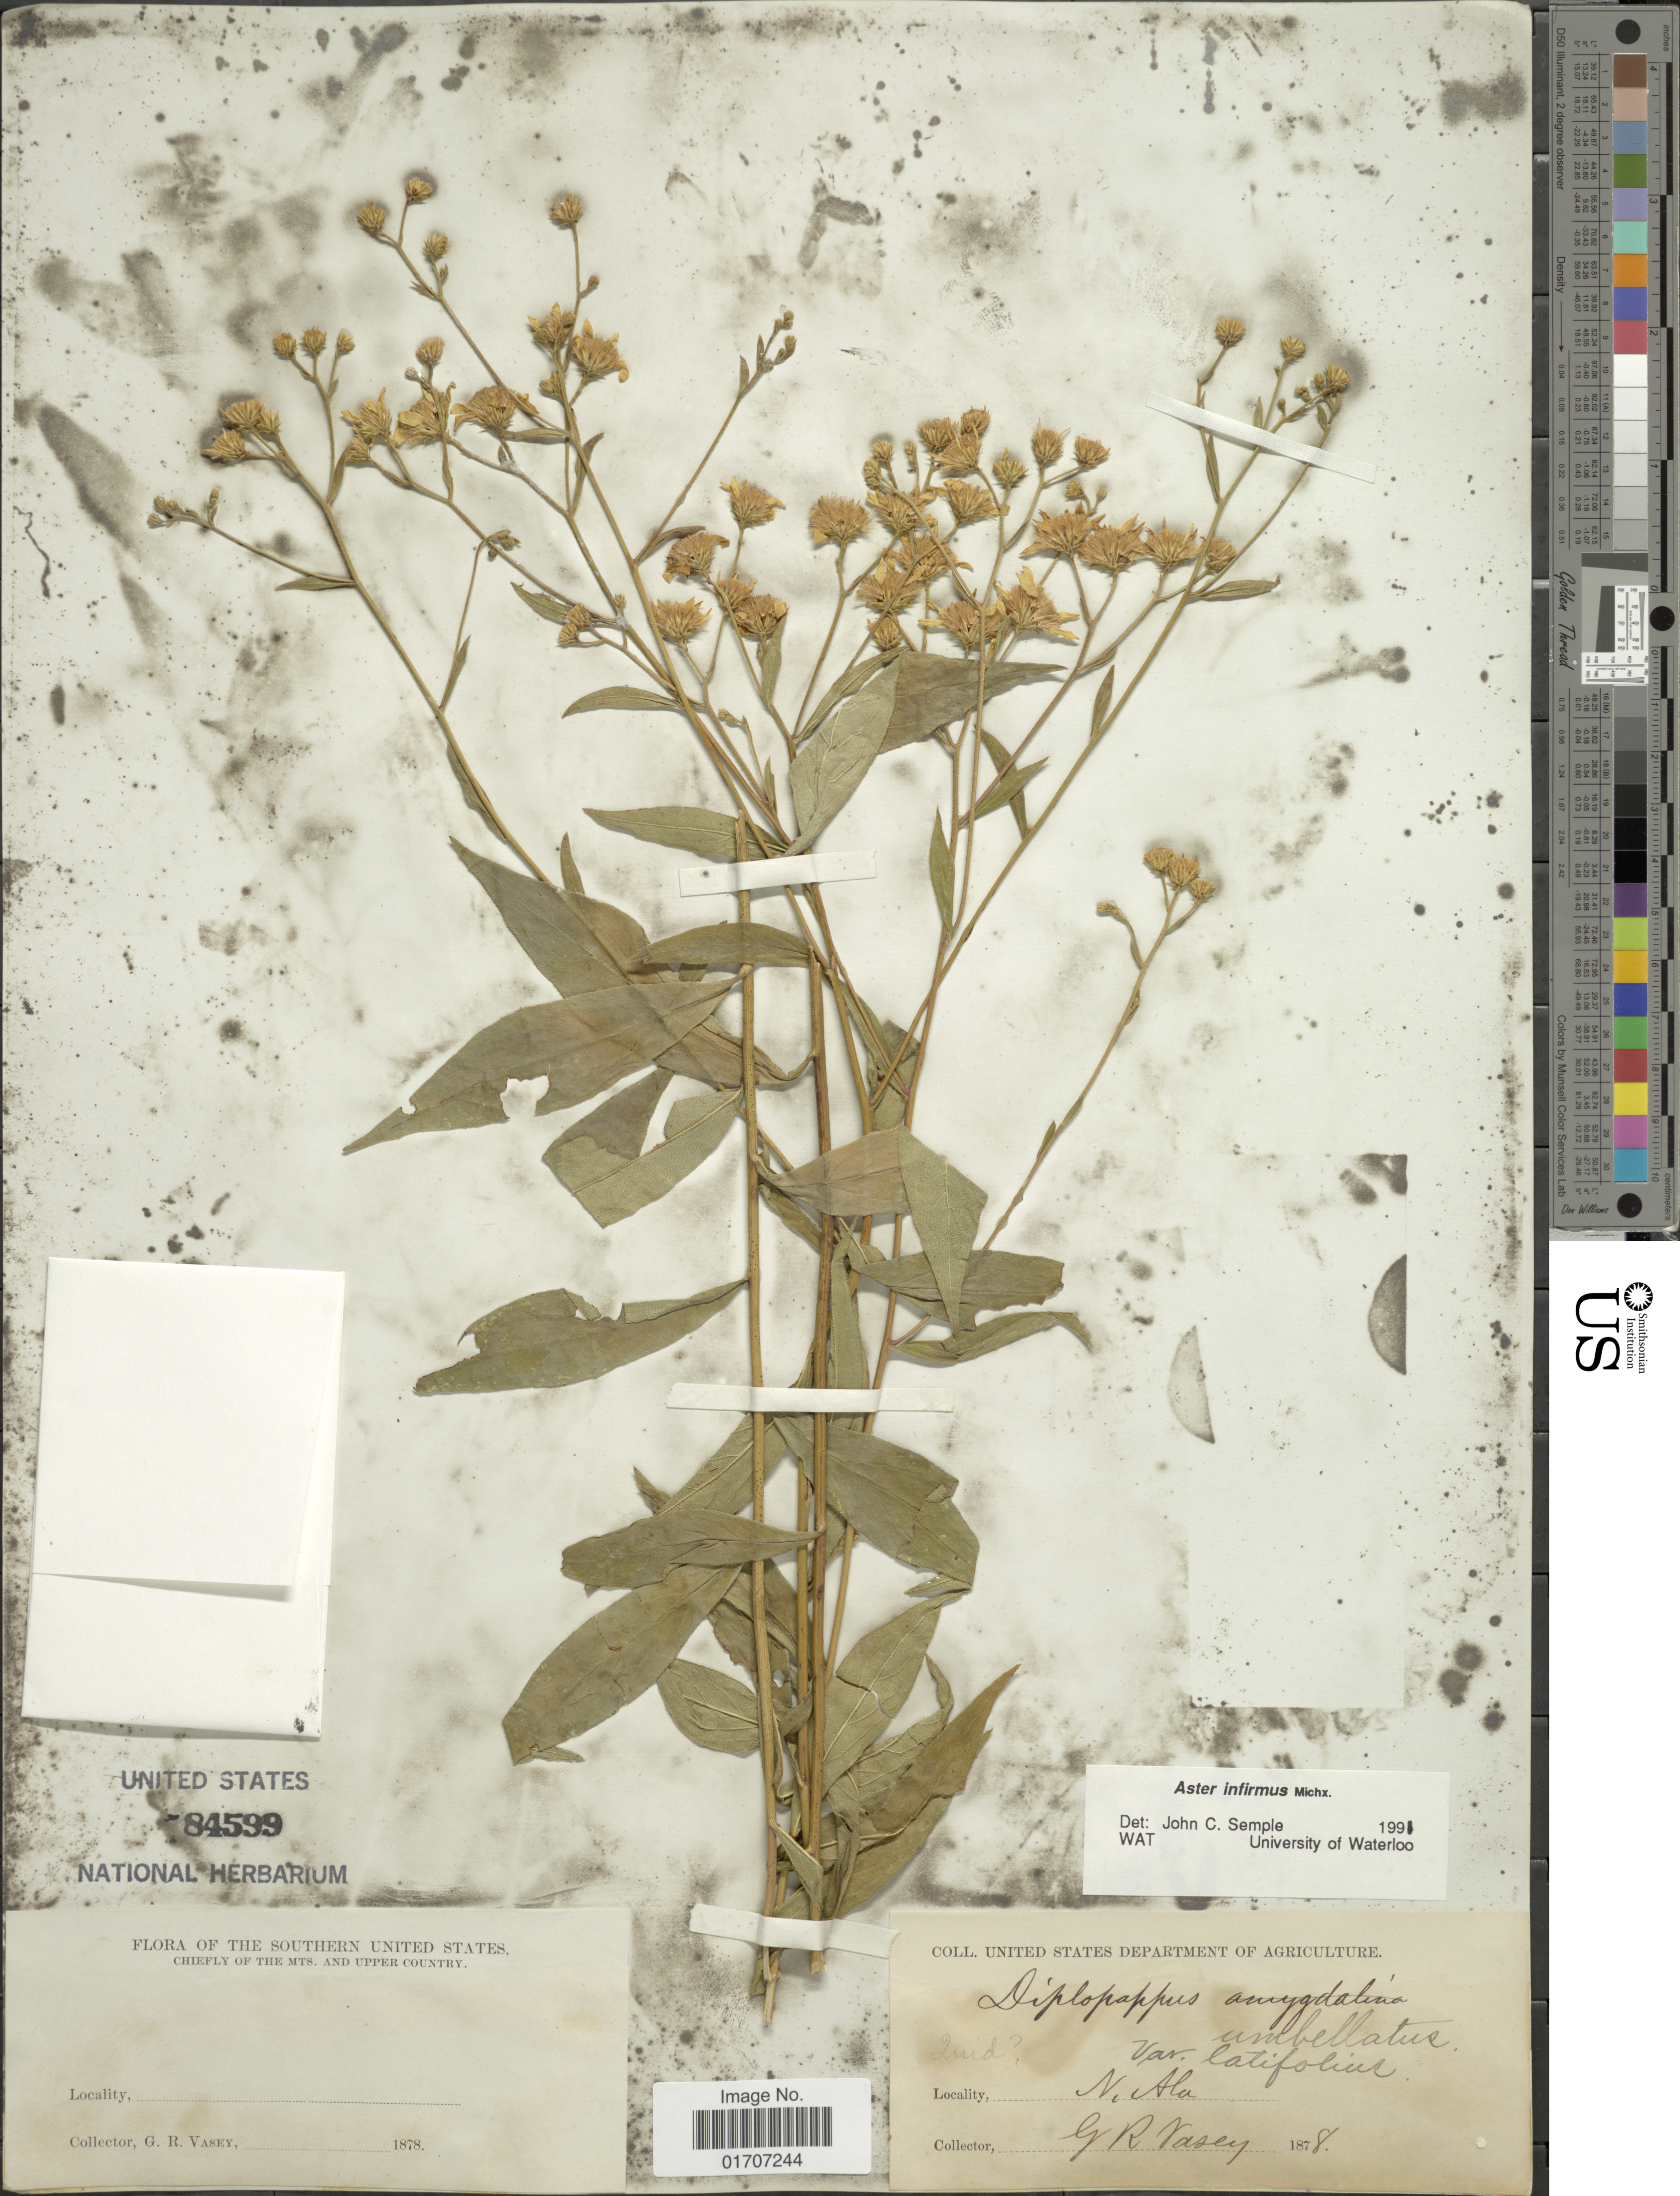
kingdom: Plantae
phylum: Tracheophyta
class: Magnoliopsida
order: Asterales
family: Asteraceae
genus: Doellingeria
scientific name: Doellingeria infirma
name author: (Michx.) Greene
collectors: G. R. Vasey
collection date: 1878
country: United States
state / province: Alabama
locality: The Southern United States, Chiefly of the Mts. And Upper County, N. Ala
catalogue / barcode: US 84599